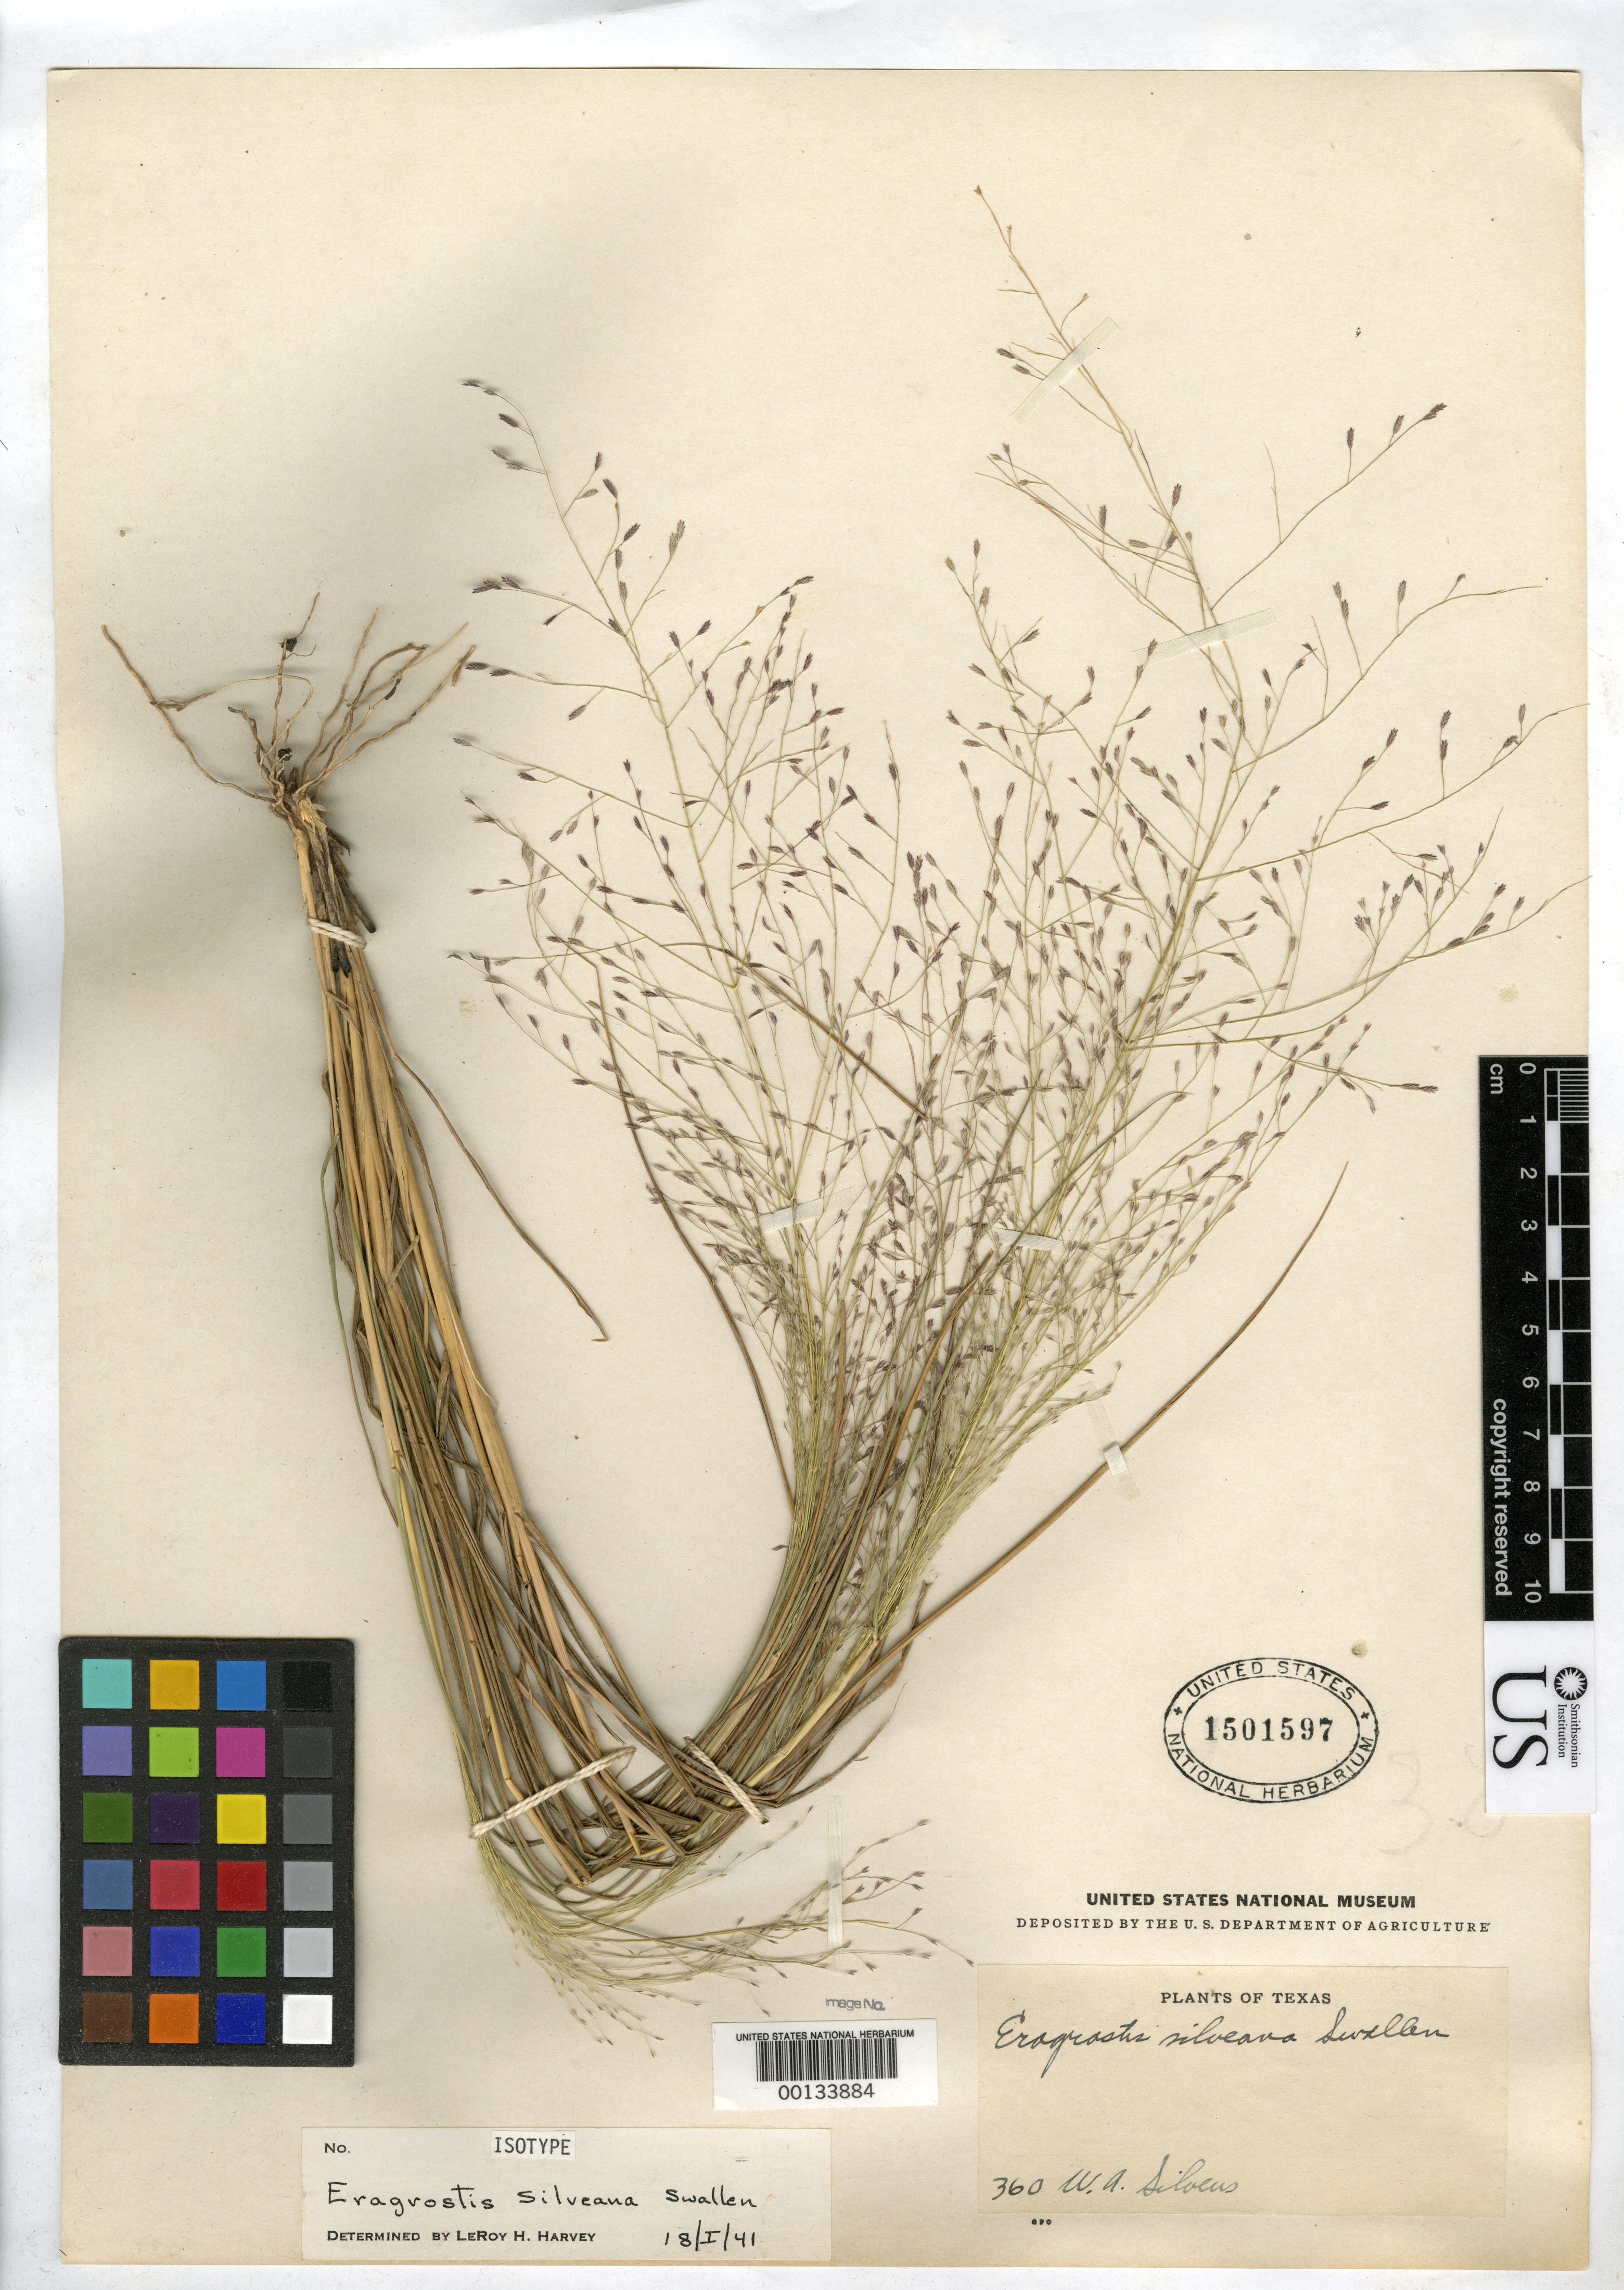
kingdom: Plantae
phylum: Tracheophyta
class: Liliopsida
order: Poales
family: Poaceae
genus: Eragrostis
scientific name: Eragrostis silveana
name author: Swallen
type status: Isotype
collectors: W. Silveus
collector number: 360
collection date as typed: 01 Oct 1931 to 31 Oct 1931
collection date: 1931-10-01/1931-10-31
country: United States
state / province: Texas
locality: San Antonio, near Taft, Texas S along R.R. right of way.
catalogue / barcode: US 1501597